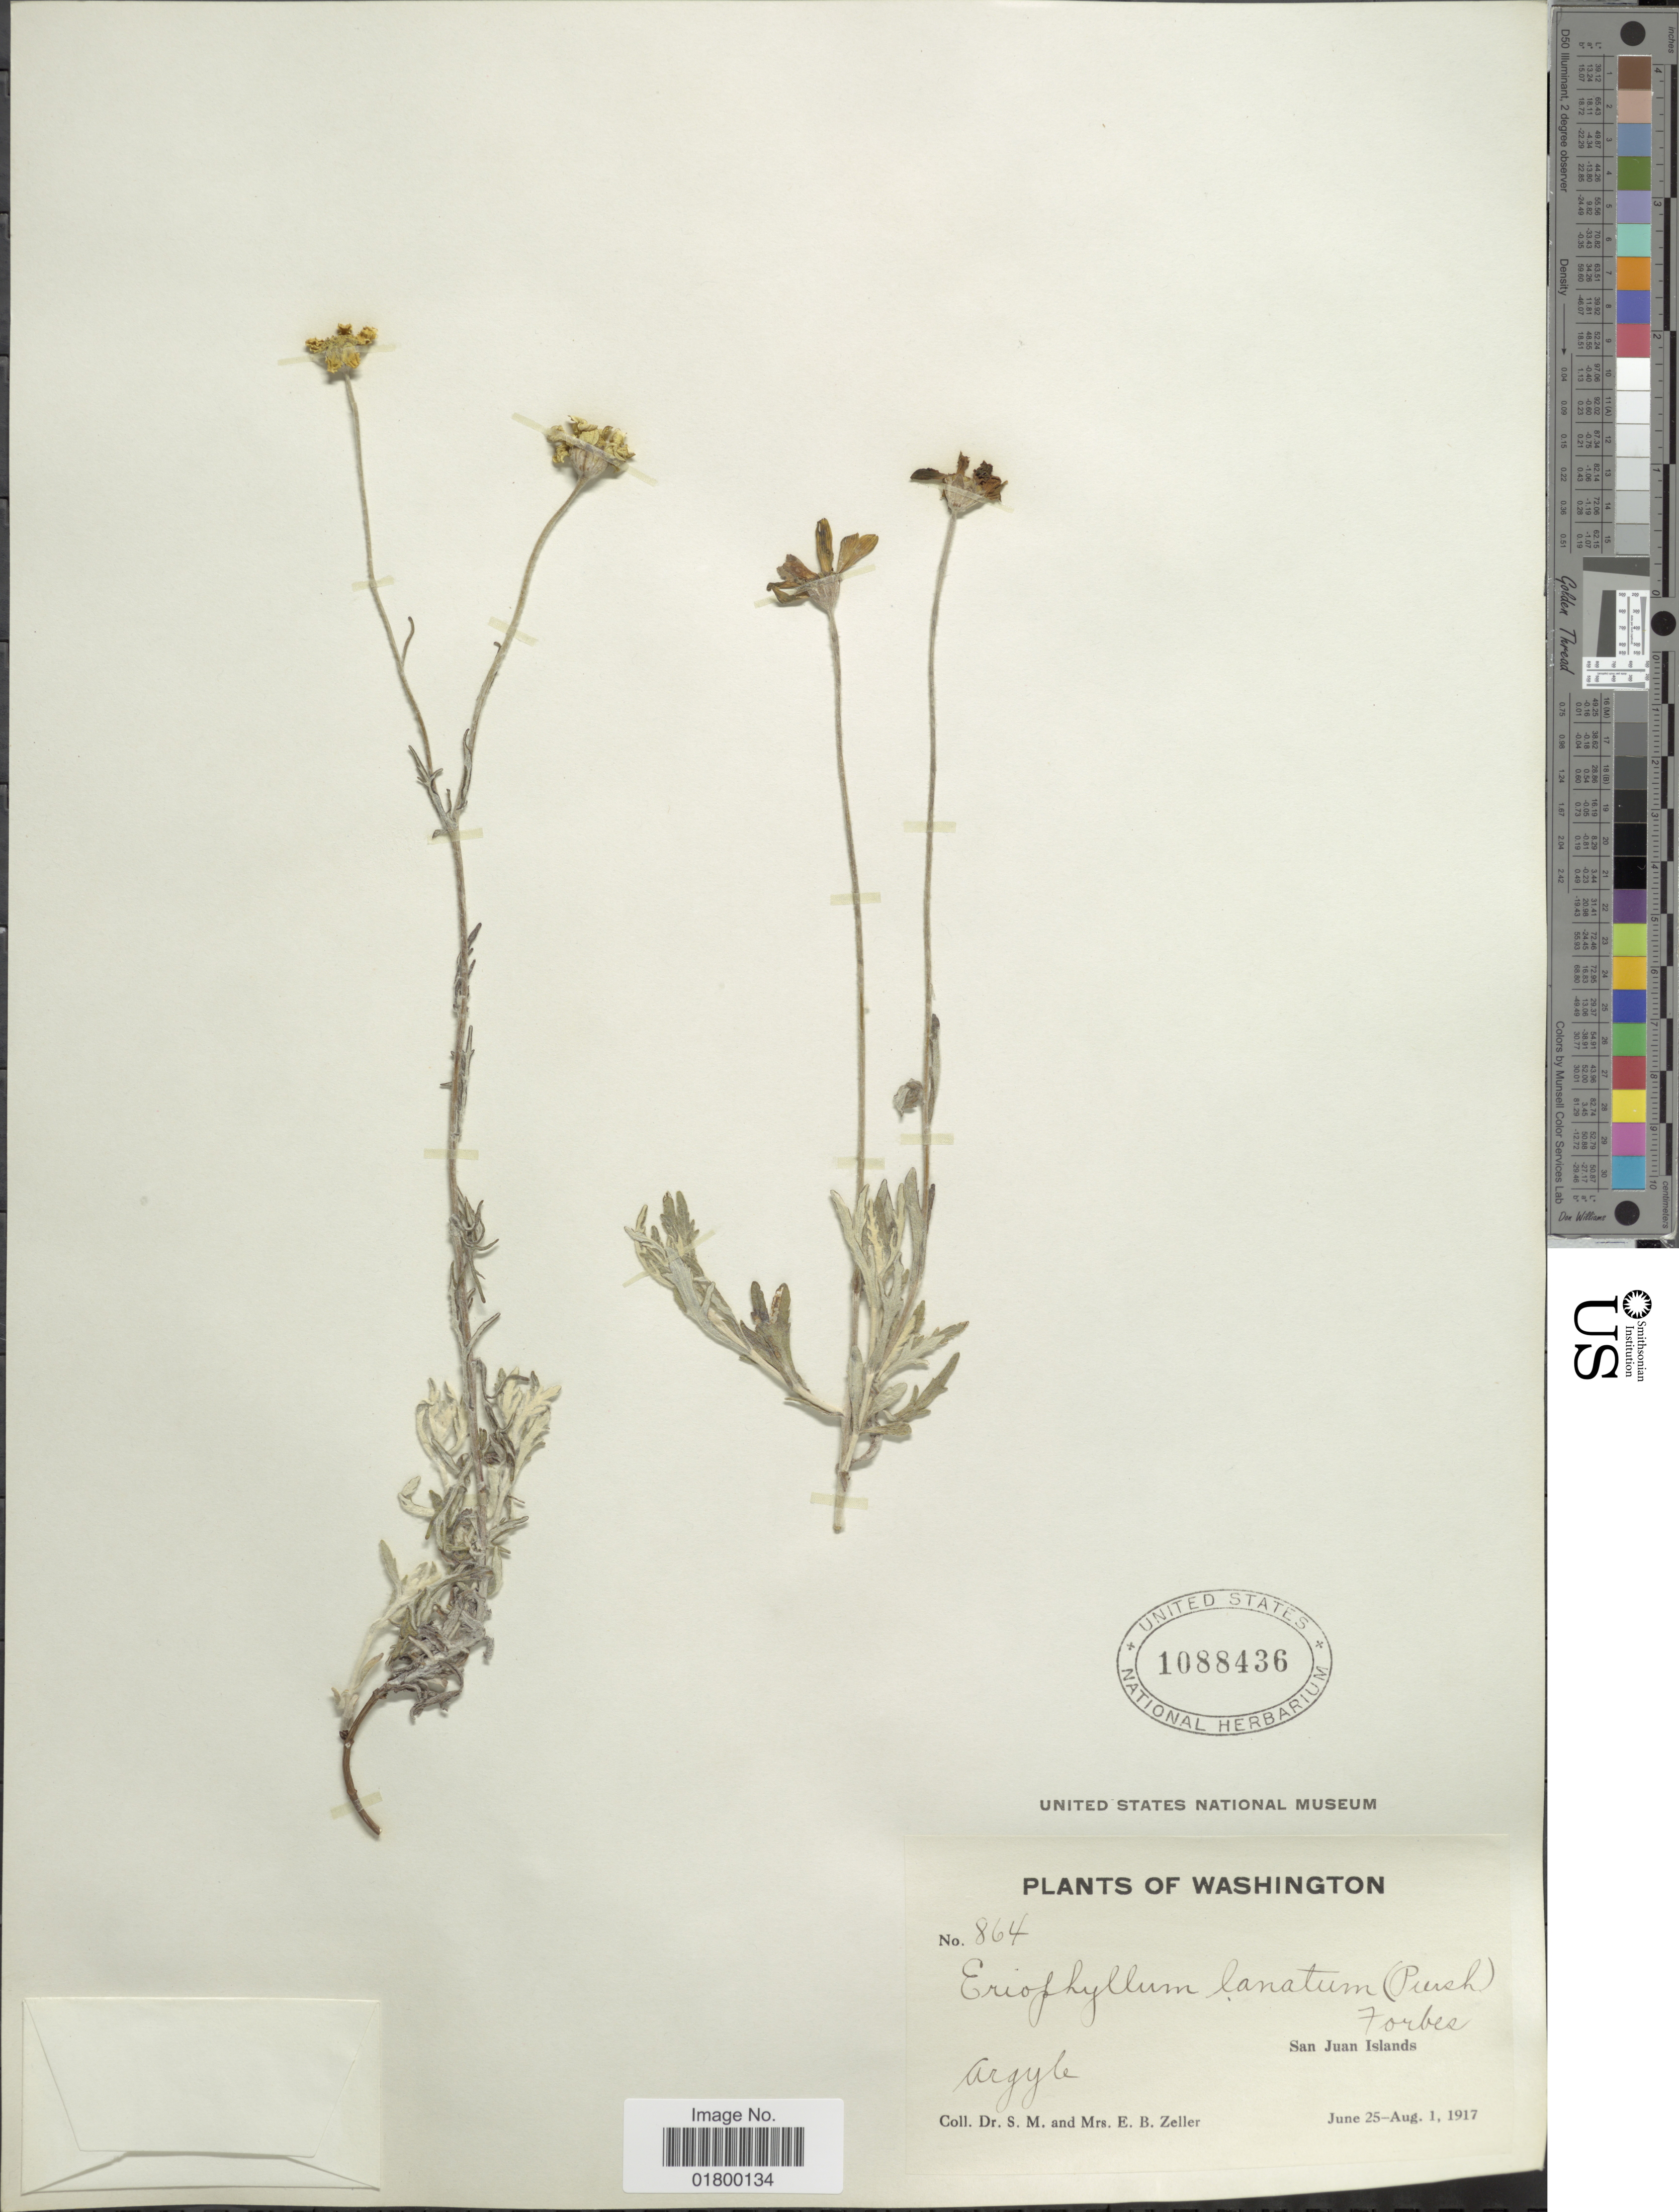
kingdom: Plantae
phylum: Tracheophyta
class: Magnoliopsida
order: Asterales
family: Asteraceae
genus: Eriophyllum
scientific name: Eriophyllum lanatum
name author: (Pursh) J. Forbes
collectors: S. Zeller & E. Zeller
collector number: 864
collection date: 1917-06-25/1917-08-01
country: United States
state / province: Washington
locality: San Juan Islands, Argyle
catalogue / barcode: US 1088436